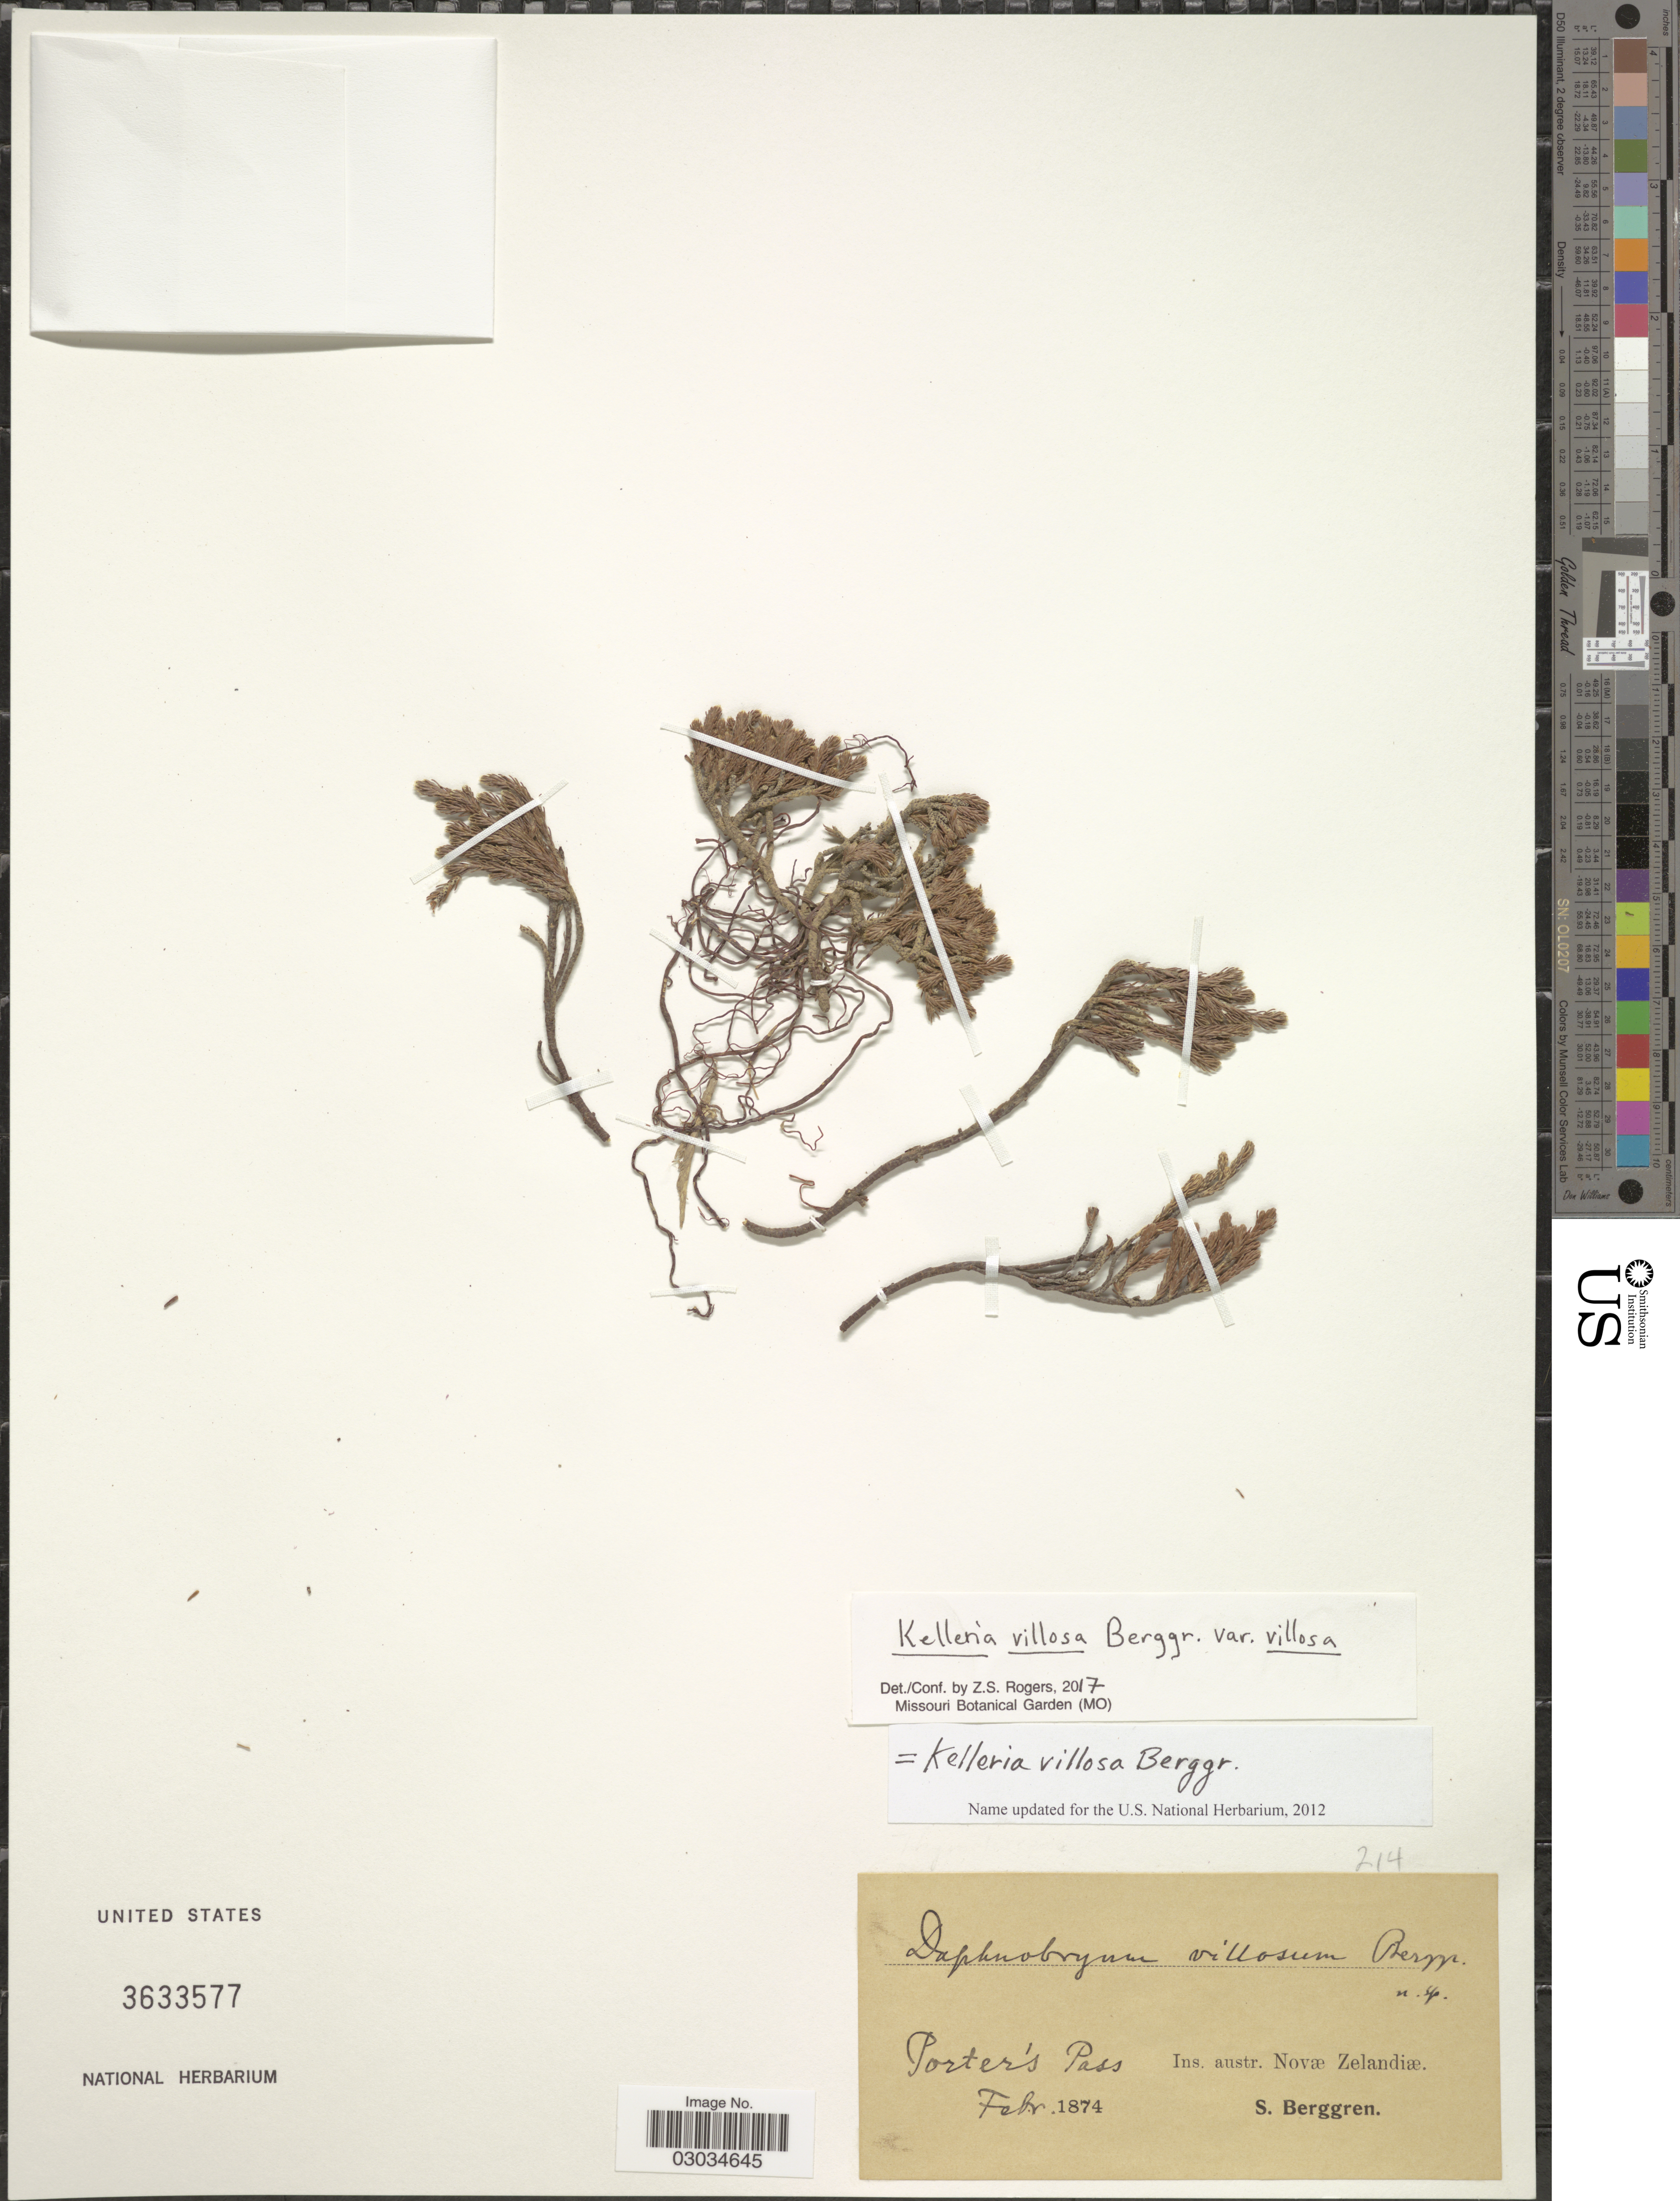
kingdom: Plantae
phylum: Tracheophyta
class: Magnoliopsida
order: Malvales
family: Thymelaeaceae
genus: Kelleria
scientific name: Kelleria villosa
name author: Berggr.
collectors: S. Berggren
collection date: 1874-02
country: New Zealand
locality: Porter's Pass. Ins. austr. Novæ Zelandiæ.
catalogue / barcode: US 3633577